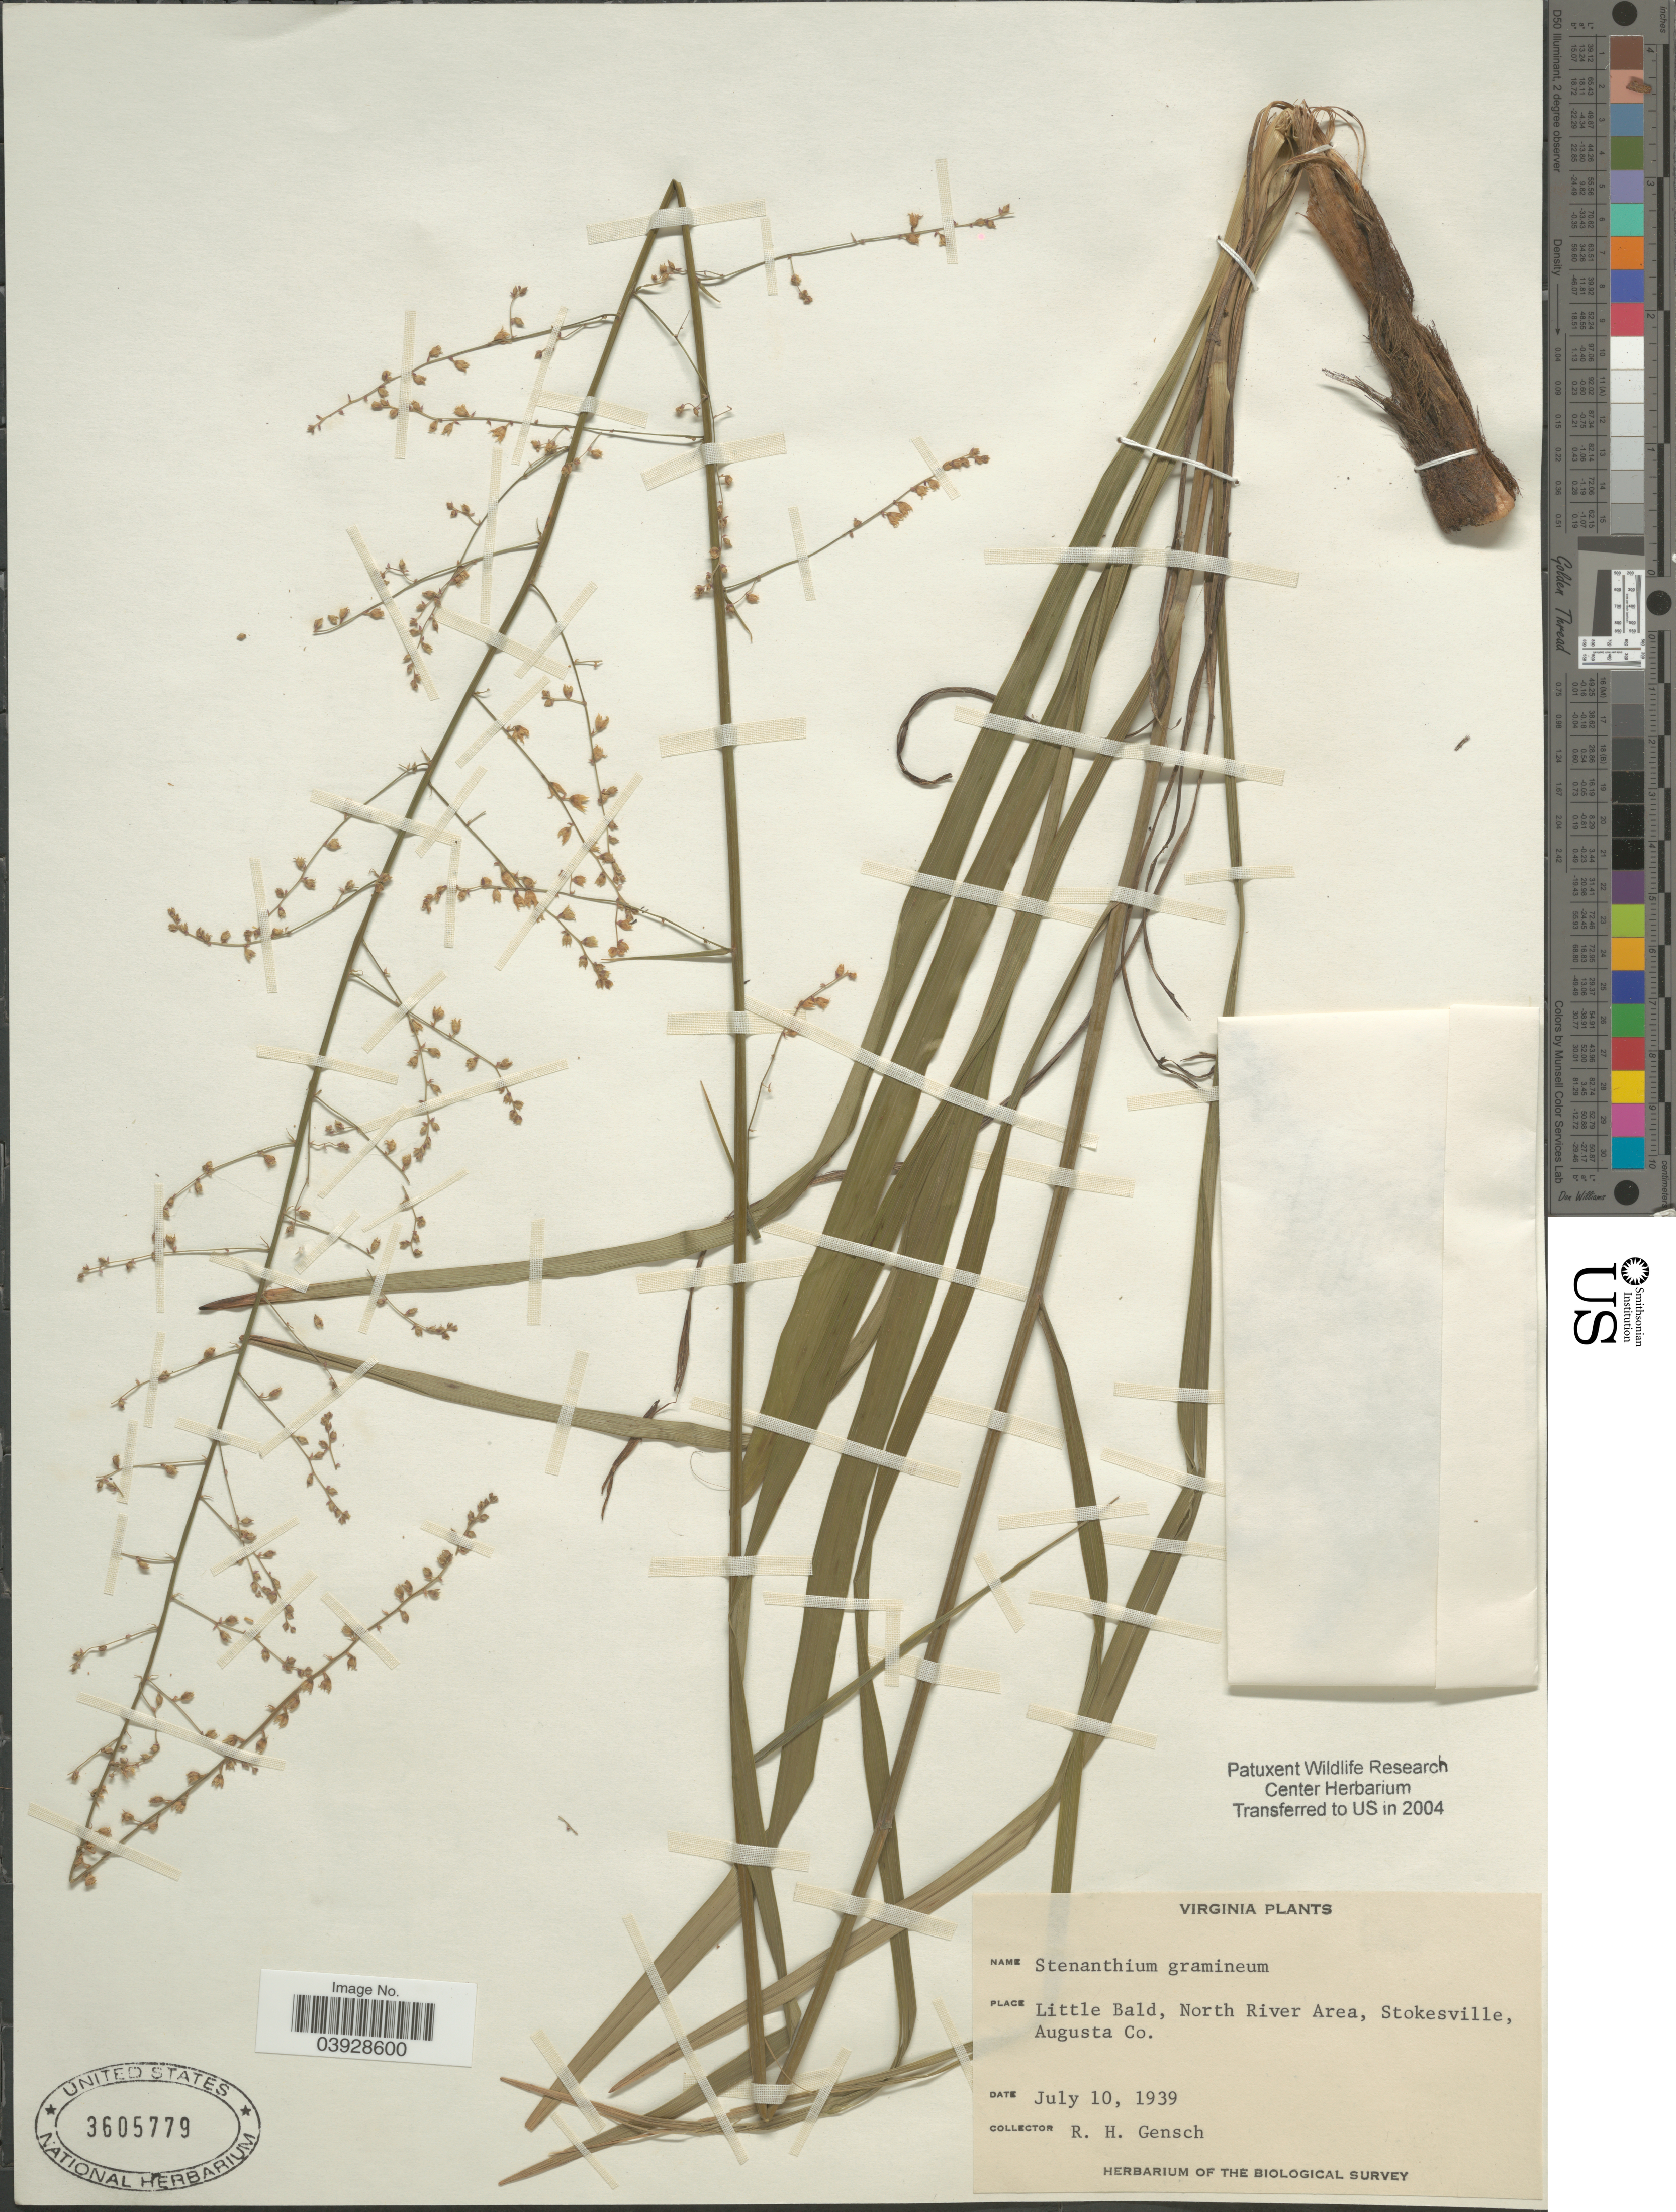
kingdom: Plantae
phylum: Tracheophyta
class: Liliopsida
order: Liliales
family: Melanthiaceae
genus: Stenanthium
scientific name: Stenanthium gramineum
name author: (Ker Gawl.) Morong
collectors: R. Gensch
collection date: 1939-07-10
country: United States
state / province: Virginia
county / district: Augusta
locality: Little Bald, North River Area, Stokesville, Augusta Co.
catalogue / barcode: US 3605779